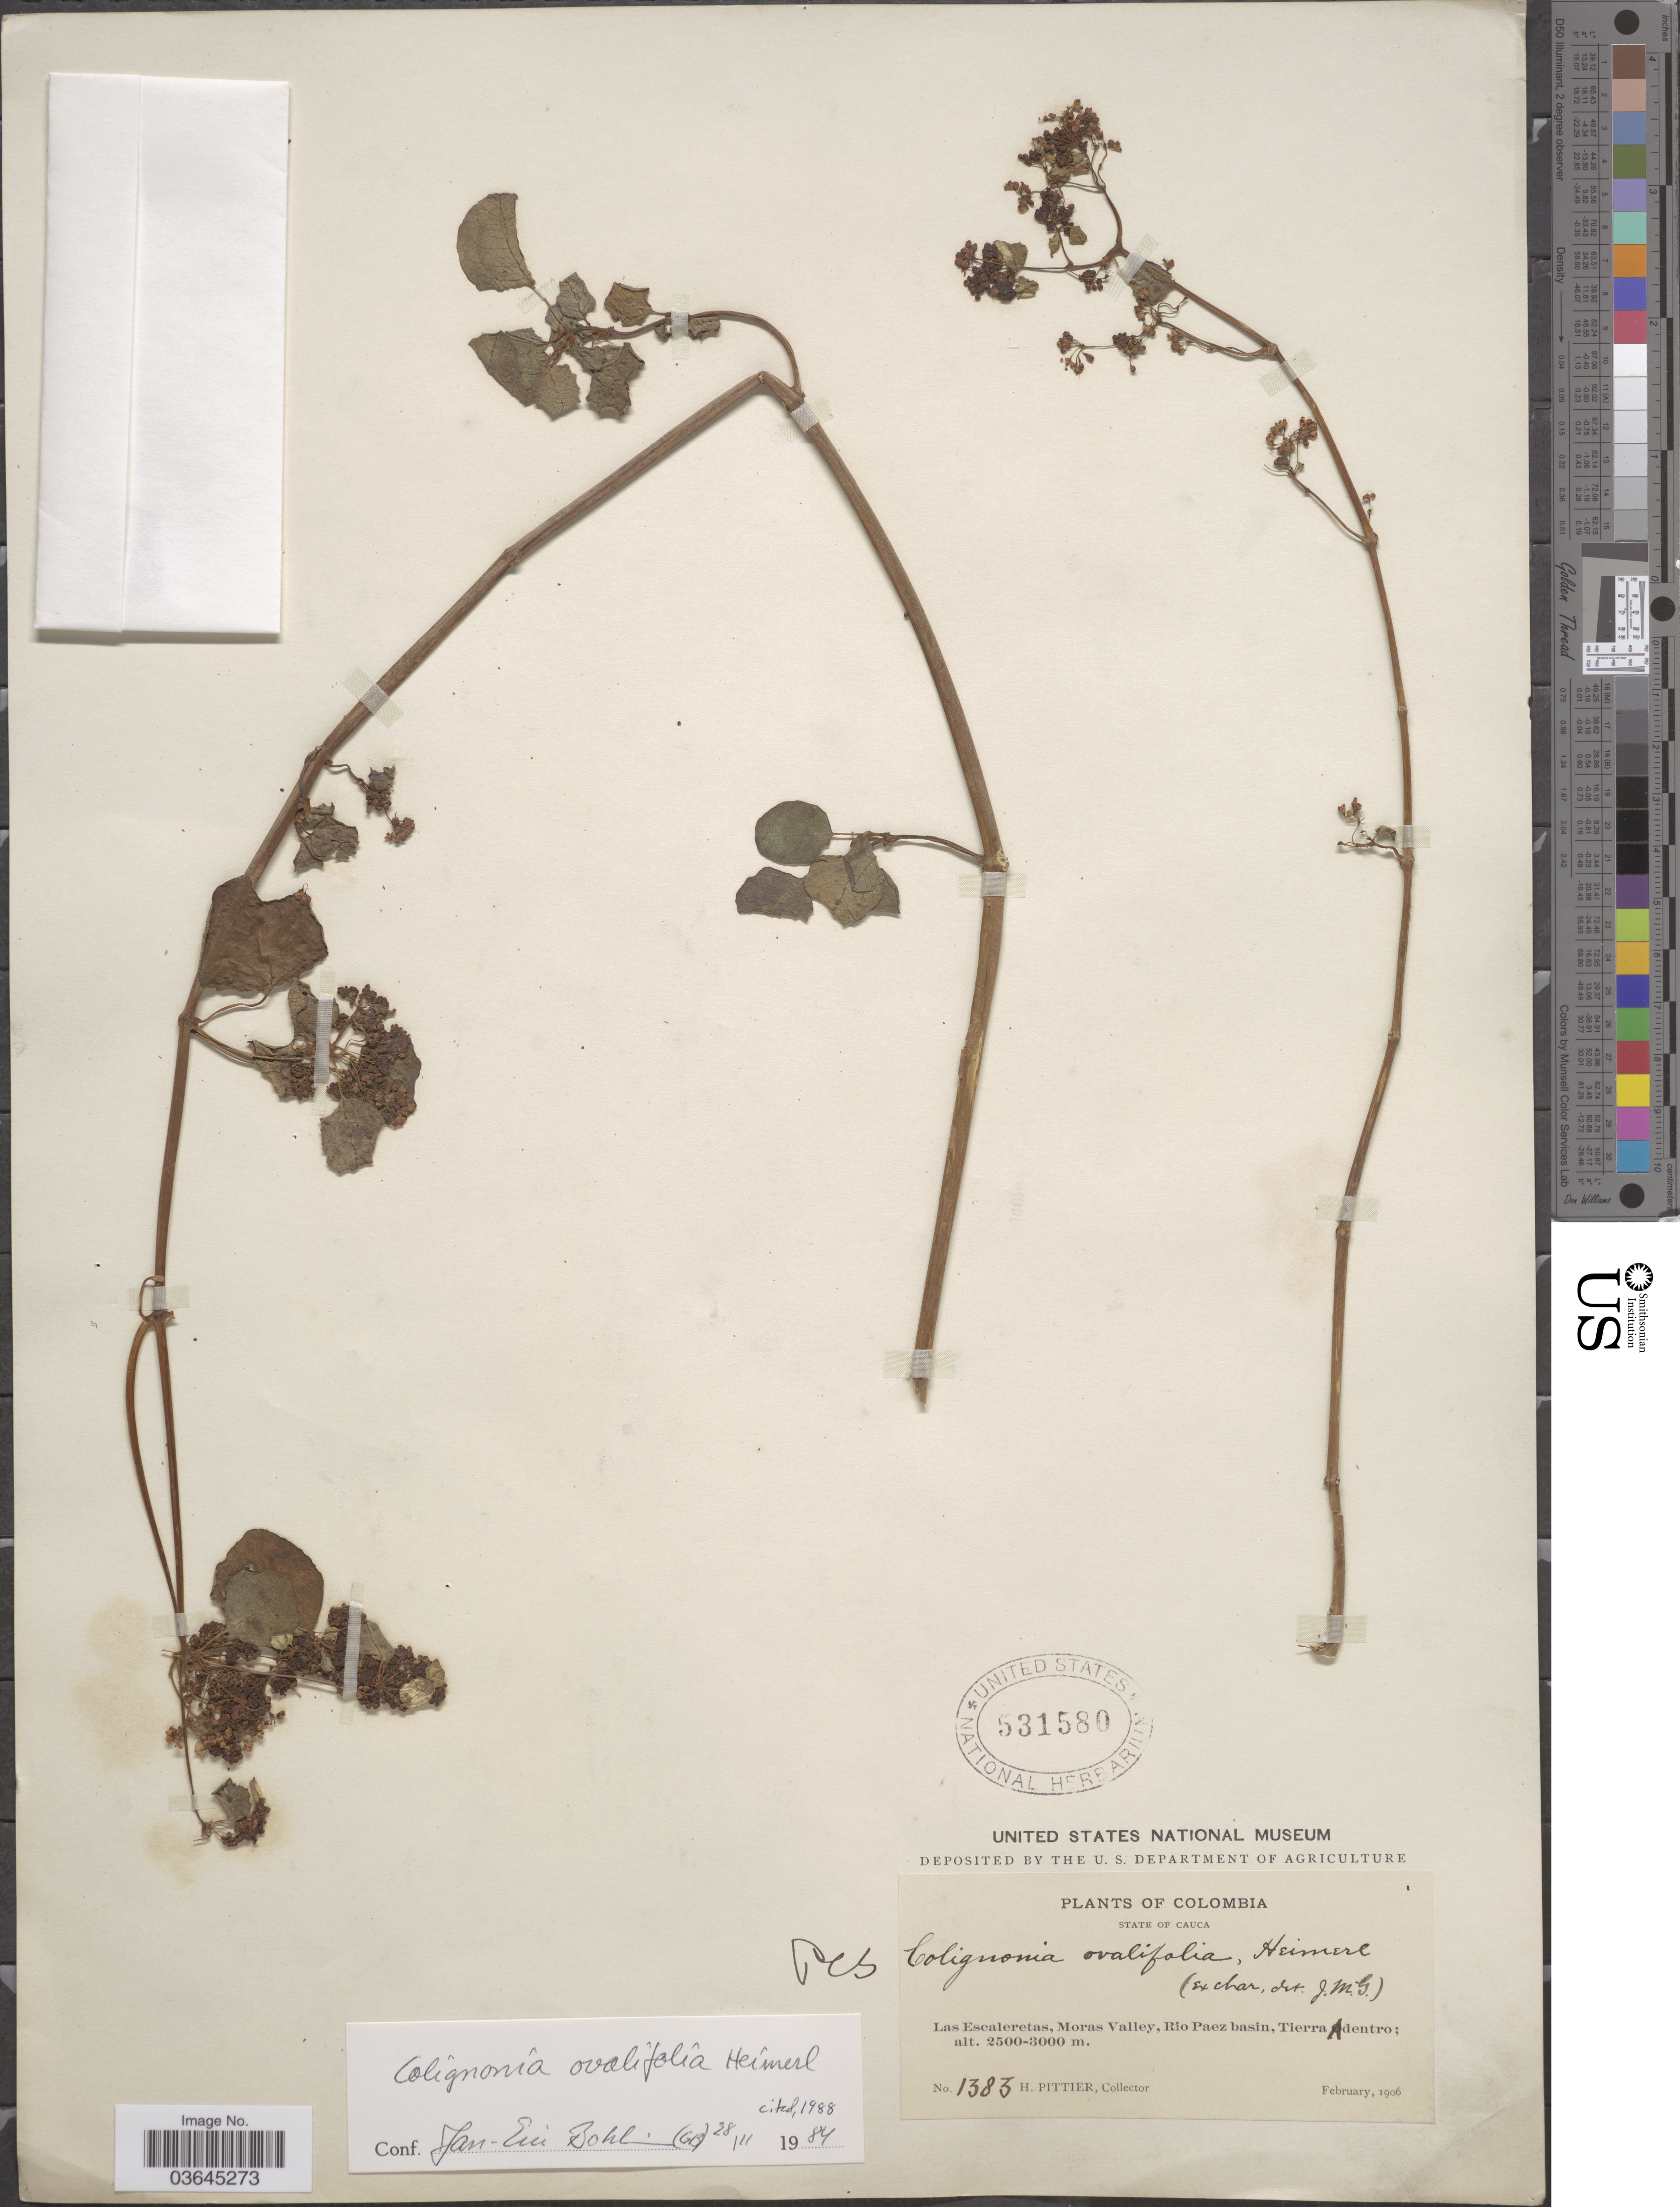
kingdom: Plantae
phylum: Tracheophyta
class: Magnoliopsida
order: Caryophyllales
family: Nyctaginaceae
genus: Colignonia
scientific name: Colignonia ovalifolia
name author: Heimerl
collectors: H. F. Pittier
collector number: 1385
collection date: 1906-02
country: Colombia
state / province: Cauca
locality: Las Escaleretas, Moras Valley, Rio Paez basin, Tierra Adentro.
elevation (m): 2500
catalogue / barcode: US 531580